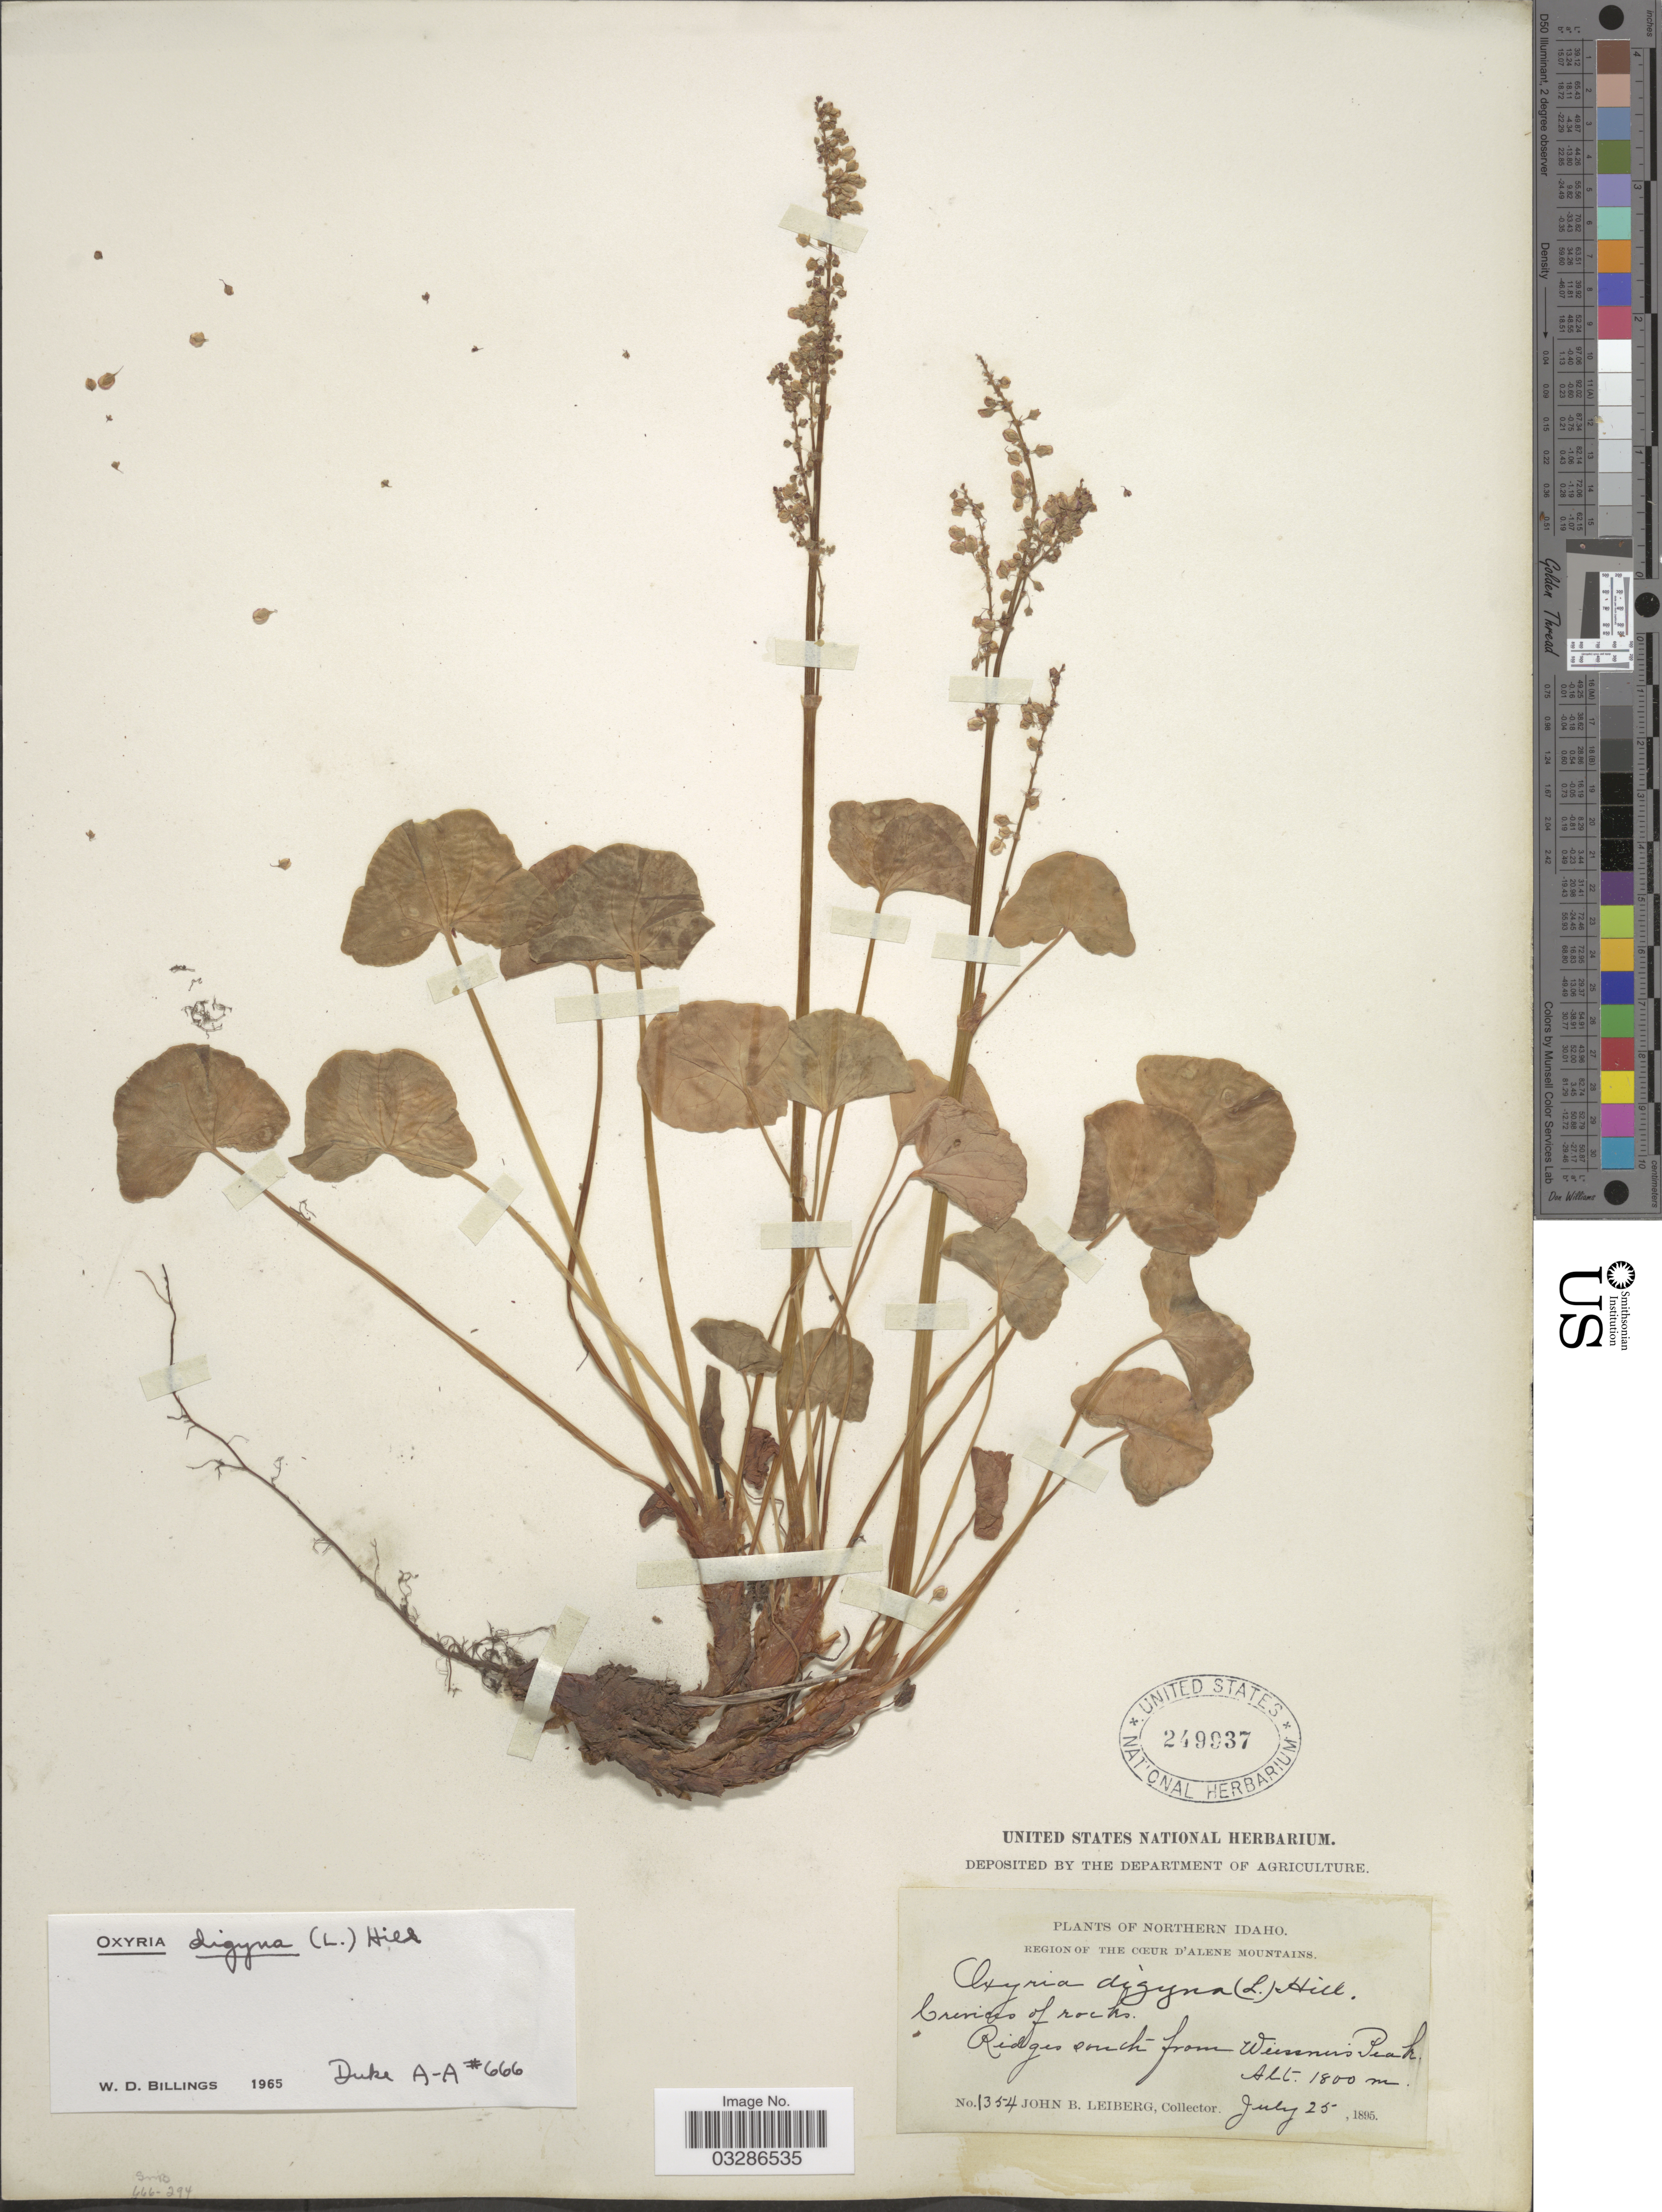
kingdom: Plantae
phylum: Tracheophyta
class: Magnoliopsida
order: Caryophyllales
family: Polygonaceae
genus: Oxyria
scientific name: Oxyria digyna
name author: (L.) Hill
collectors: J. B. Leiberg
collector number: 1354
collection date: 1895-07-25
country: United States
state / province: Idaho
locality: Northern Idaho, Region of the Cœur d'Alene Mountains. Ridges south from Wiessner's Peak [Mount Wiessner].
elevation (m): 1800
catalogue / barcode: US 249937